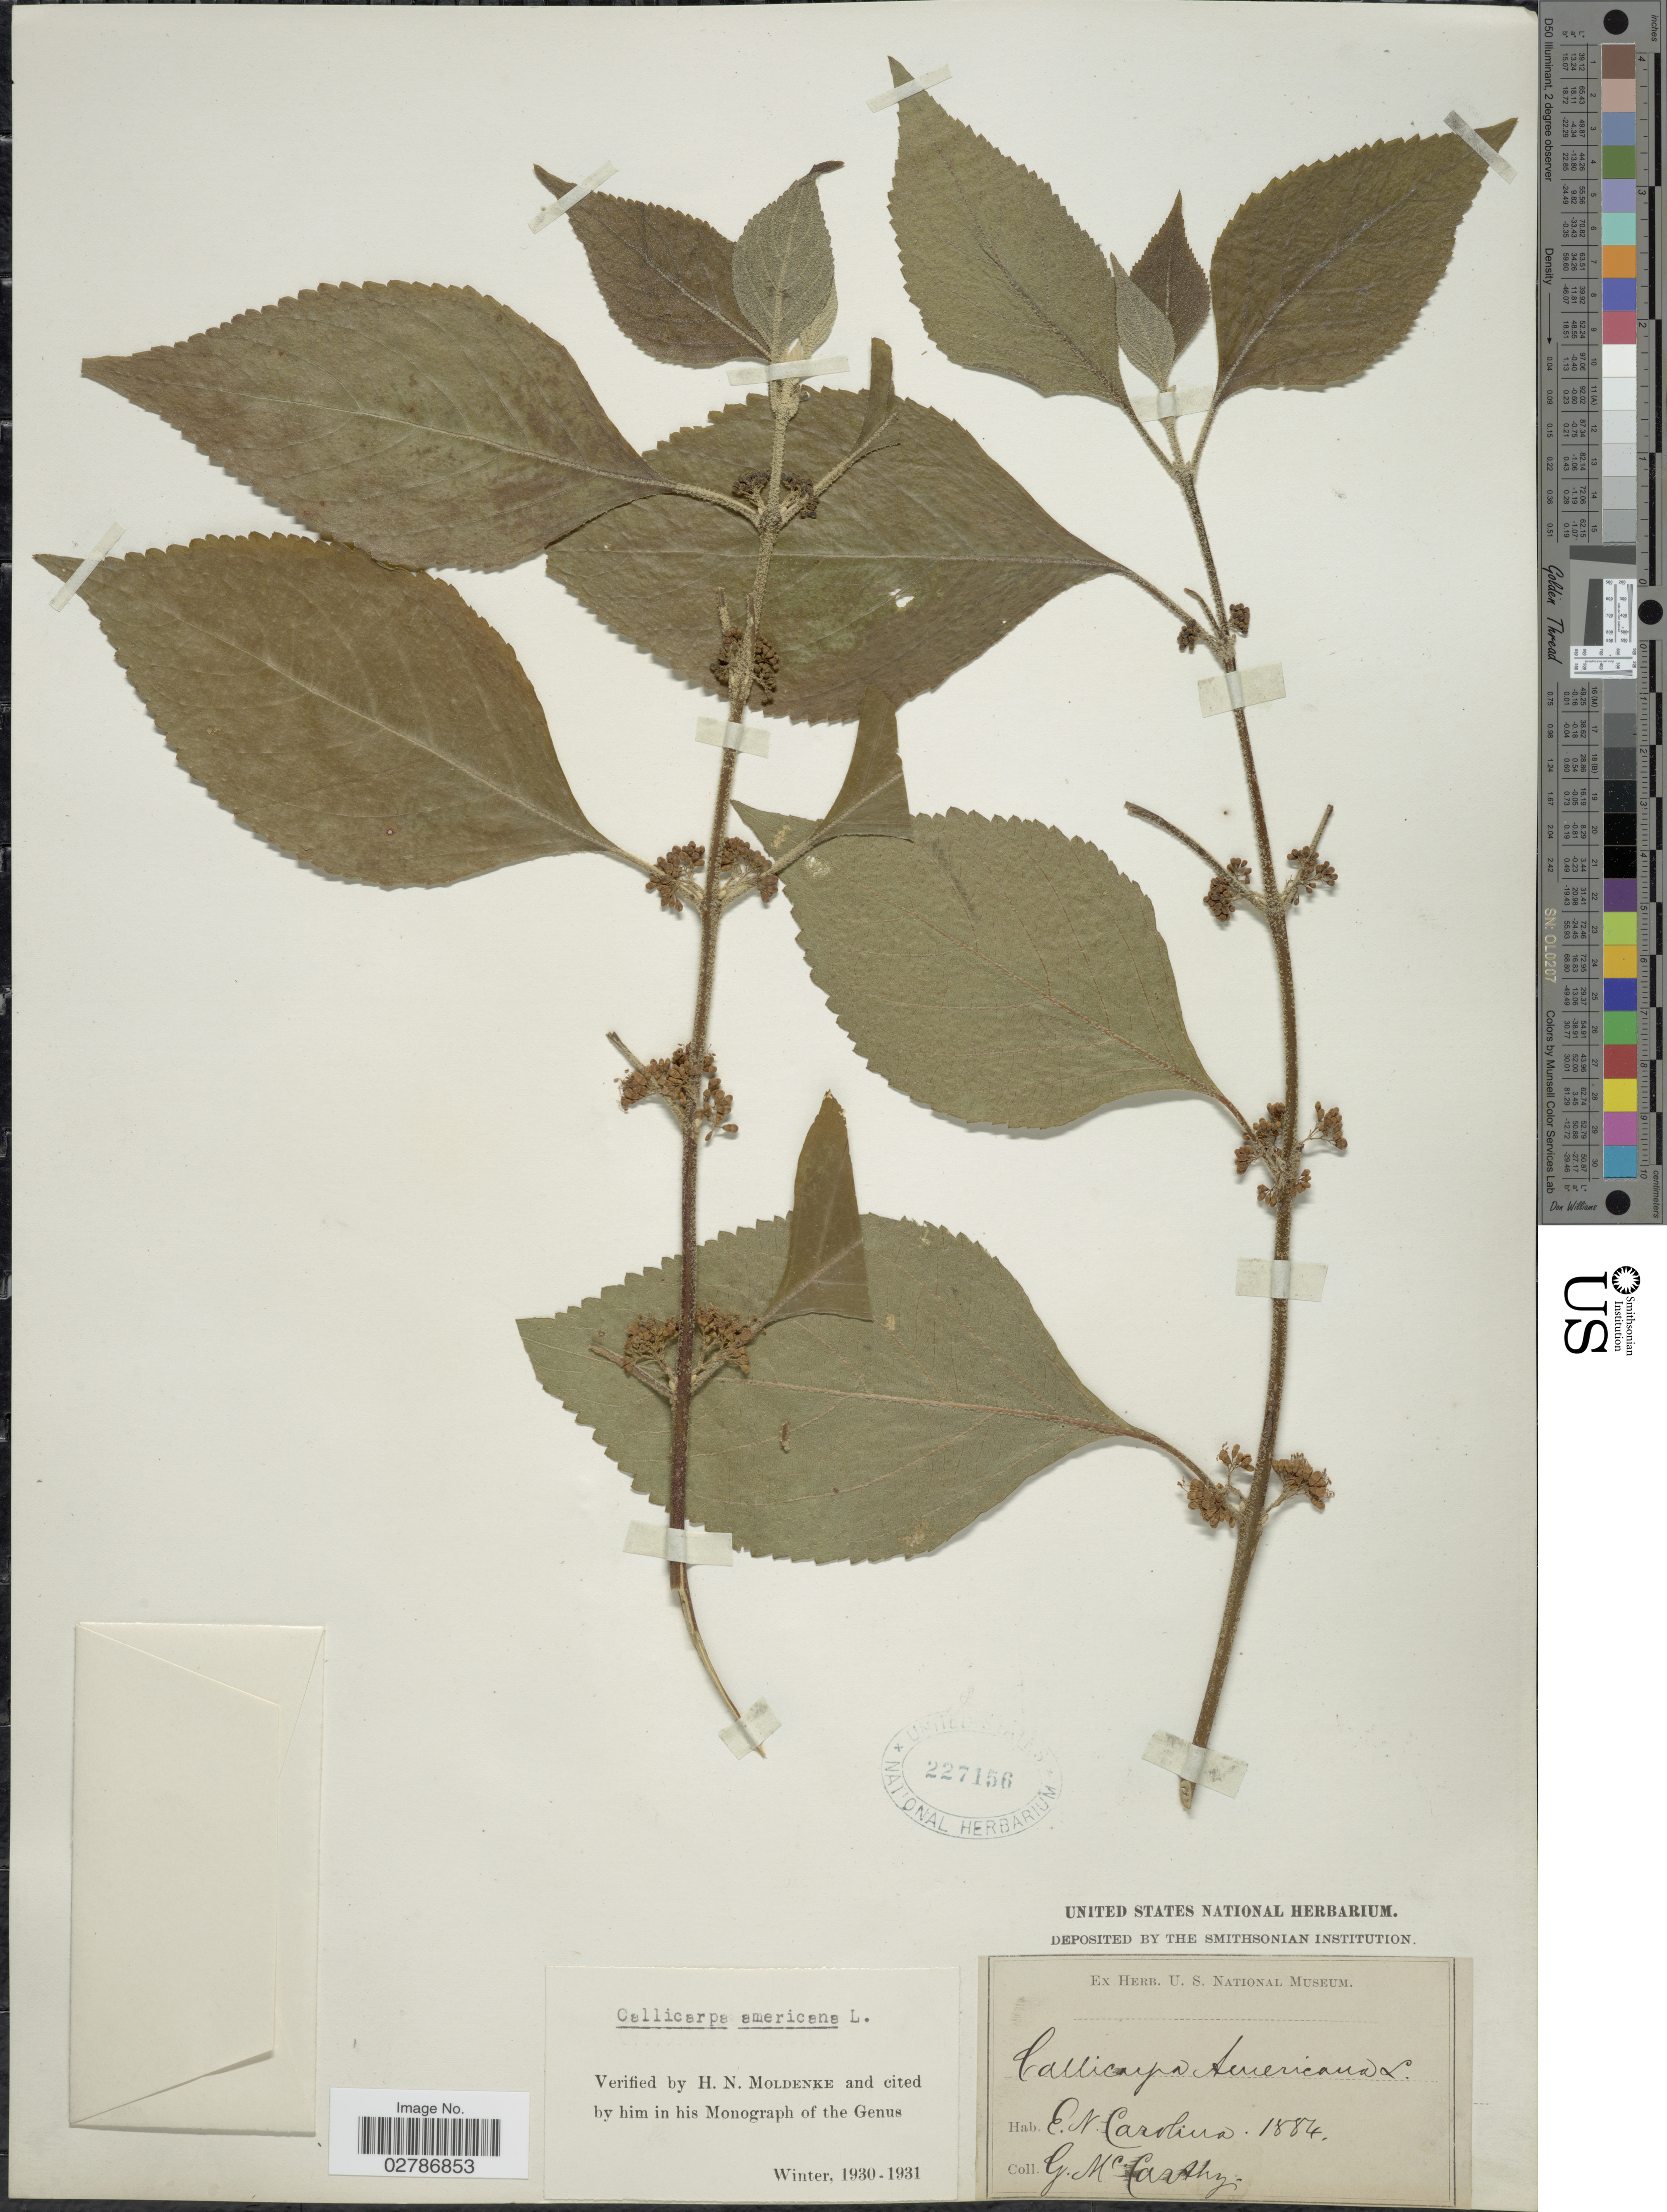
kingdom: Plantae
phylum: Tracheophyta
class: Magnoliopsida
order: Lamiales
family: Lamiaceae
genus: Callicarpa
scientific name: Callicarpa americana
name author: L.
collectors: G. McCarthy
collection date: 1884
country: United States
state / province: North Carolina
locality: E. N. Carolina.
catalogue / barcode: US 227156